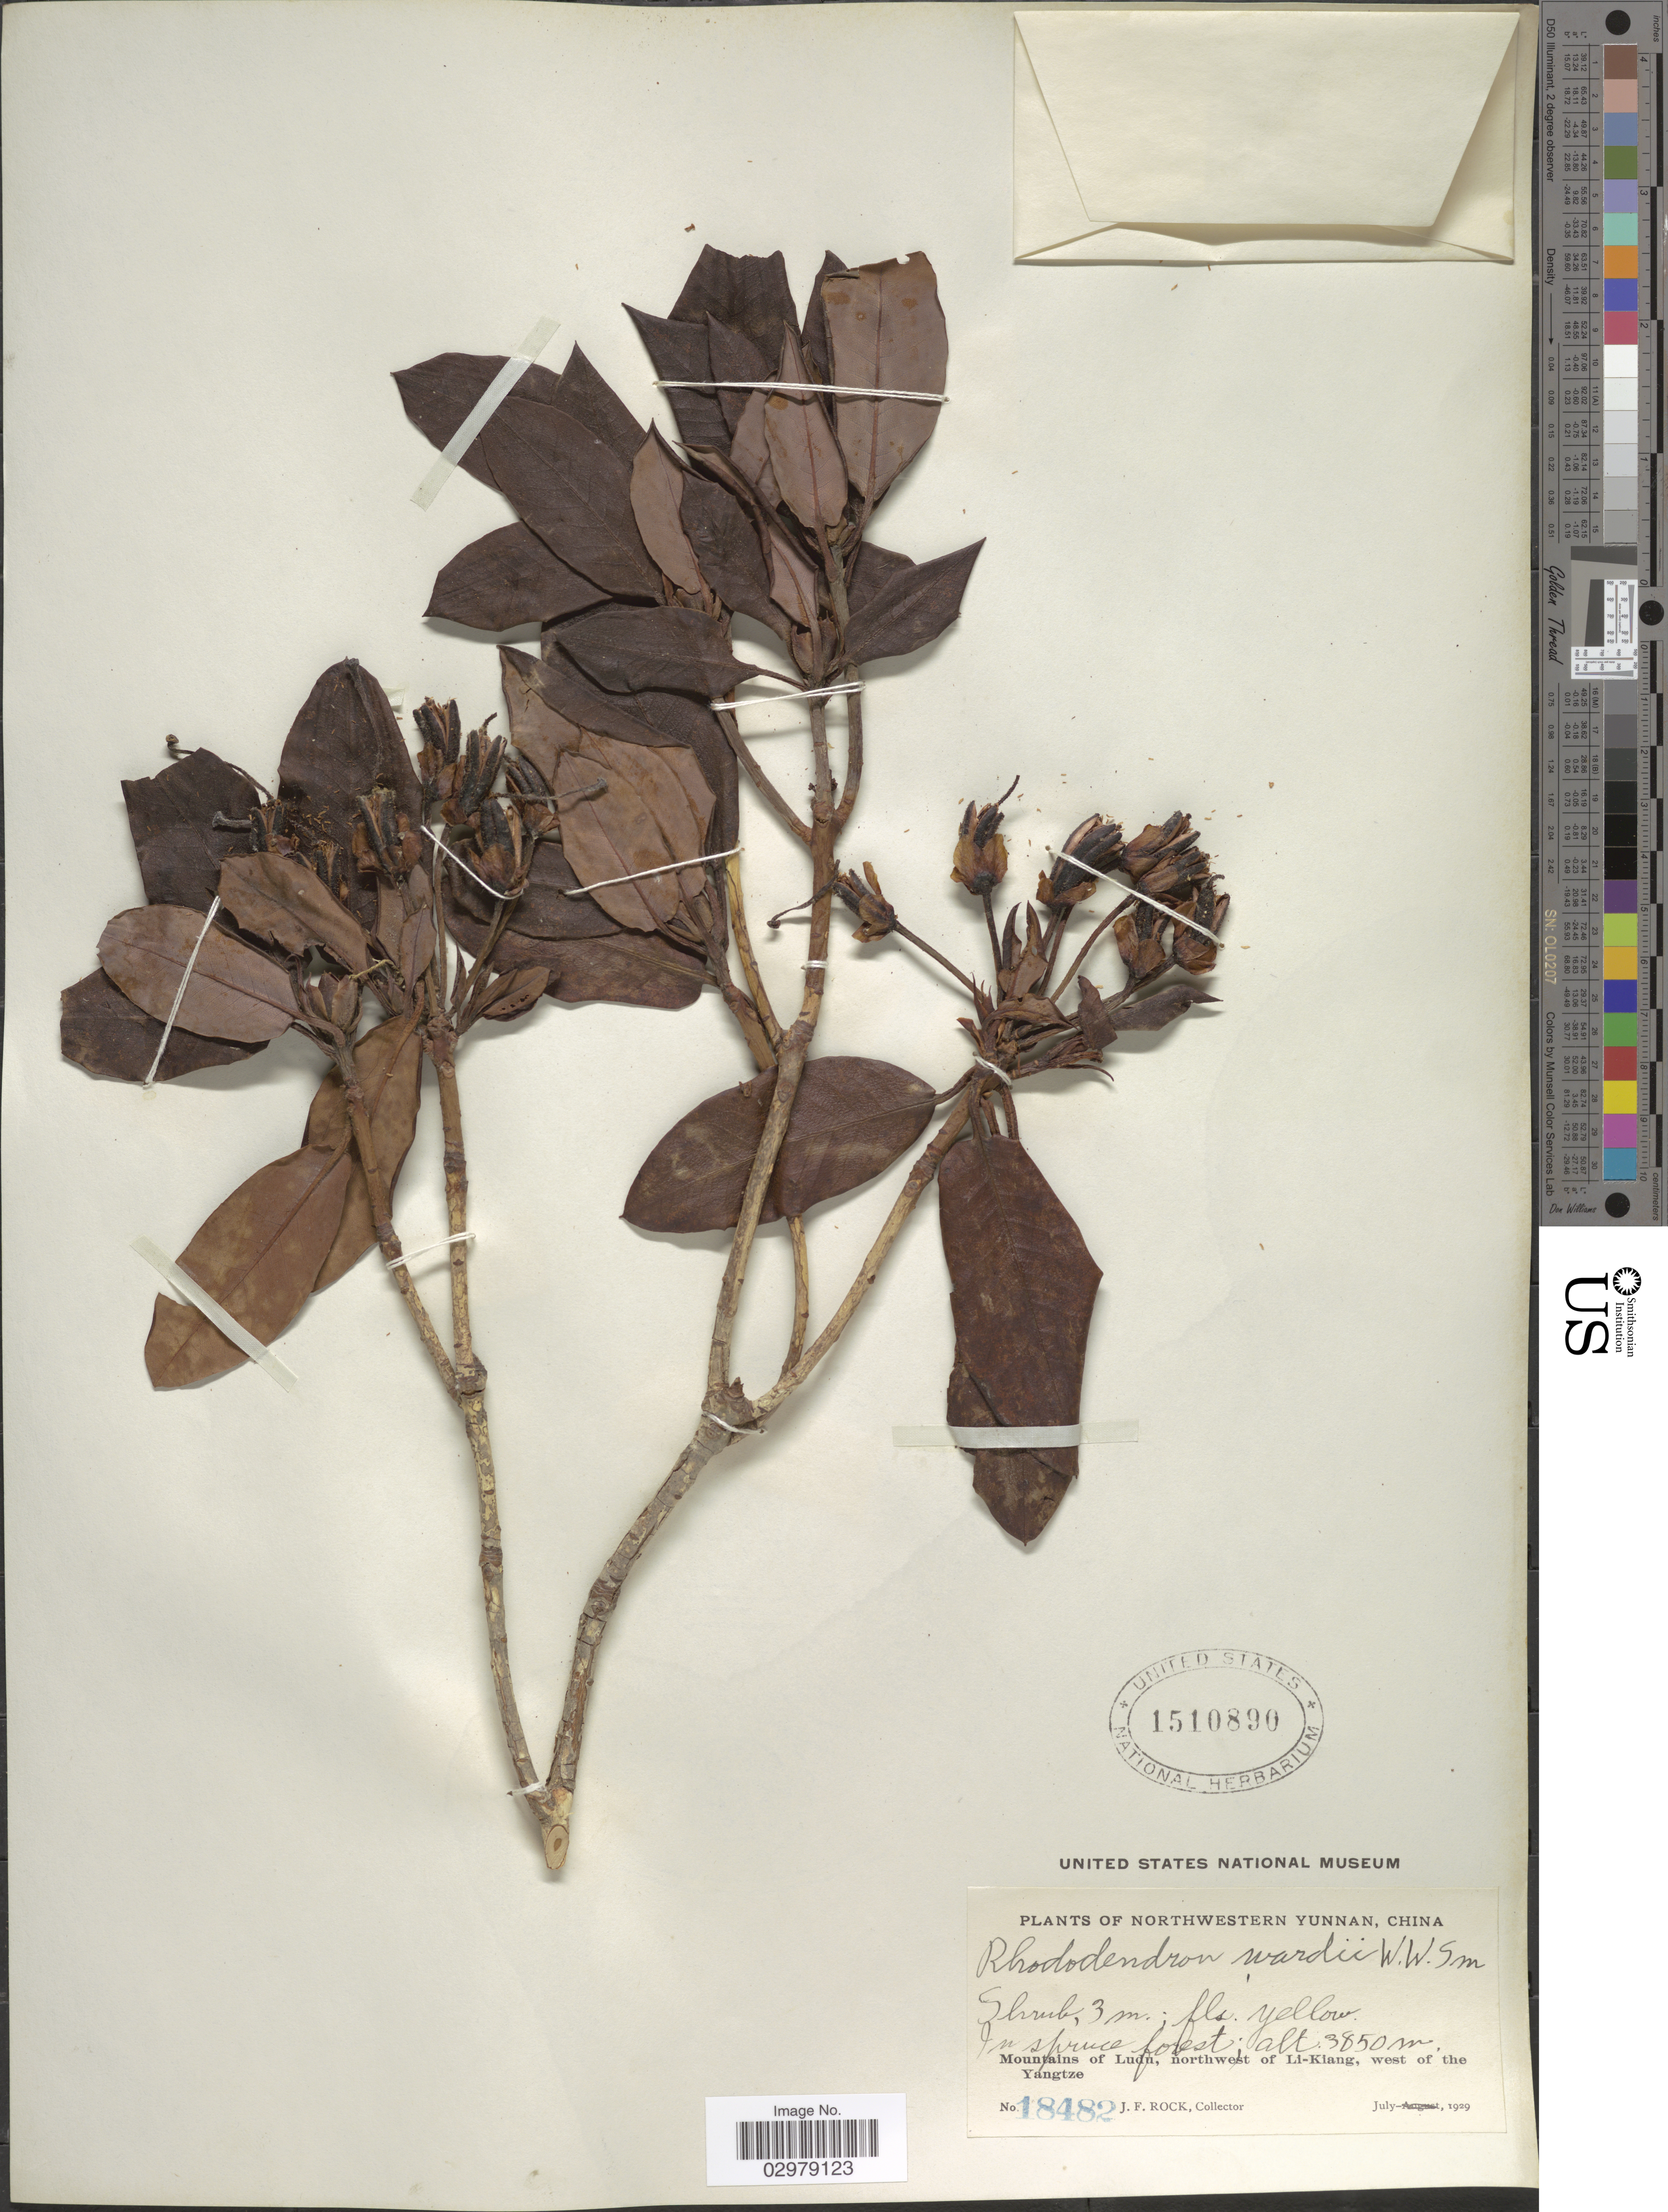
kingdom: Plantae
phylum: Tracheophyta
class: Magnoliopsida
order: Ericales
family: Ericaceae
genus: Rhododendron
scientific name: Rhododendron wardii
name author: W.W. Sm.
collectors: J. Rock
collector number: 18482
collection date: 1929-07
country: China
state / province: Yunnan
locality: Northwestern Yunnan. In spruce forests. Mountains of Ludu, northwest of Li-Kiang, west of the Yangtze.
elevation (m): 3850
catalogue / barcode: US 1510890